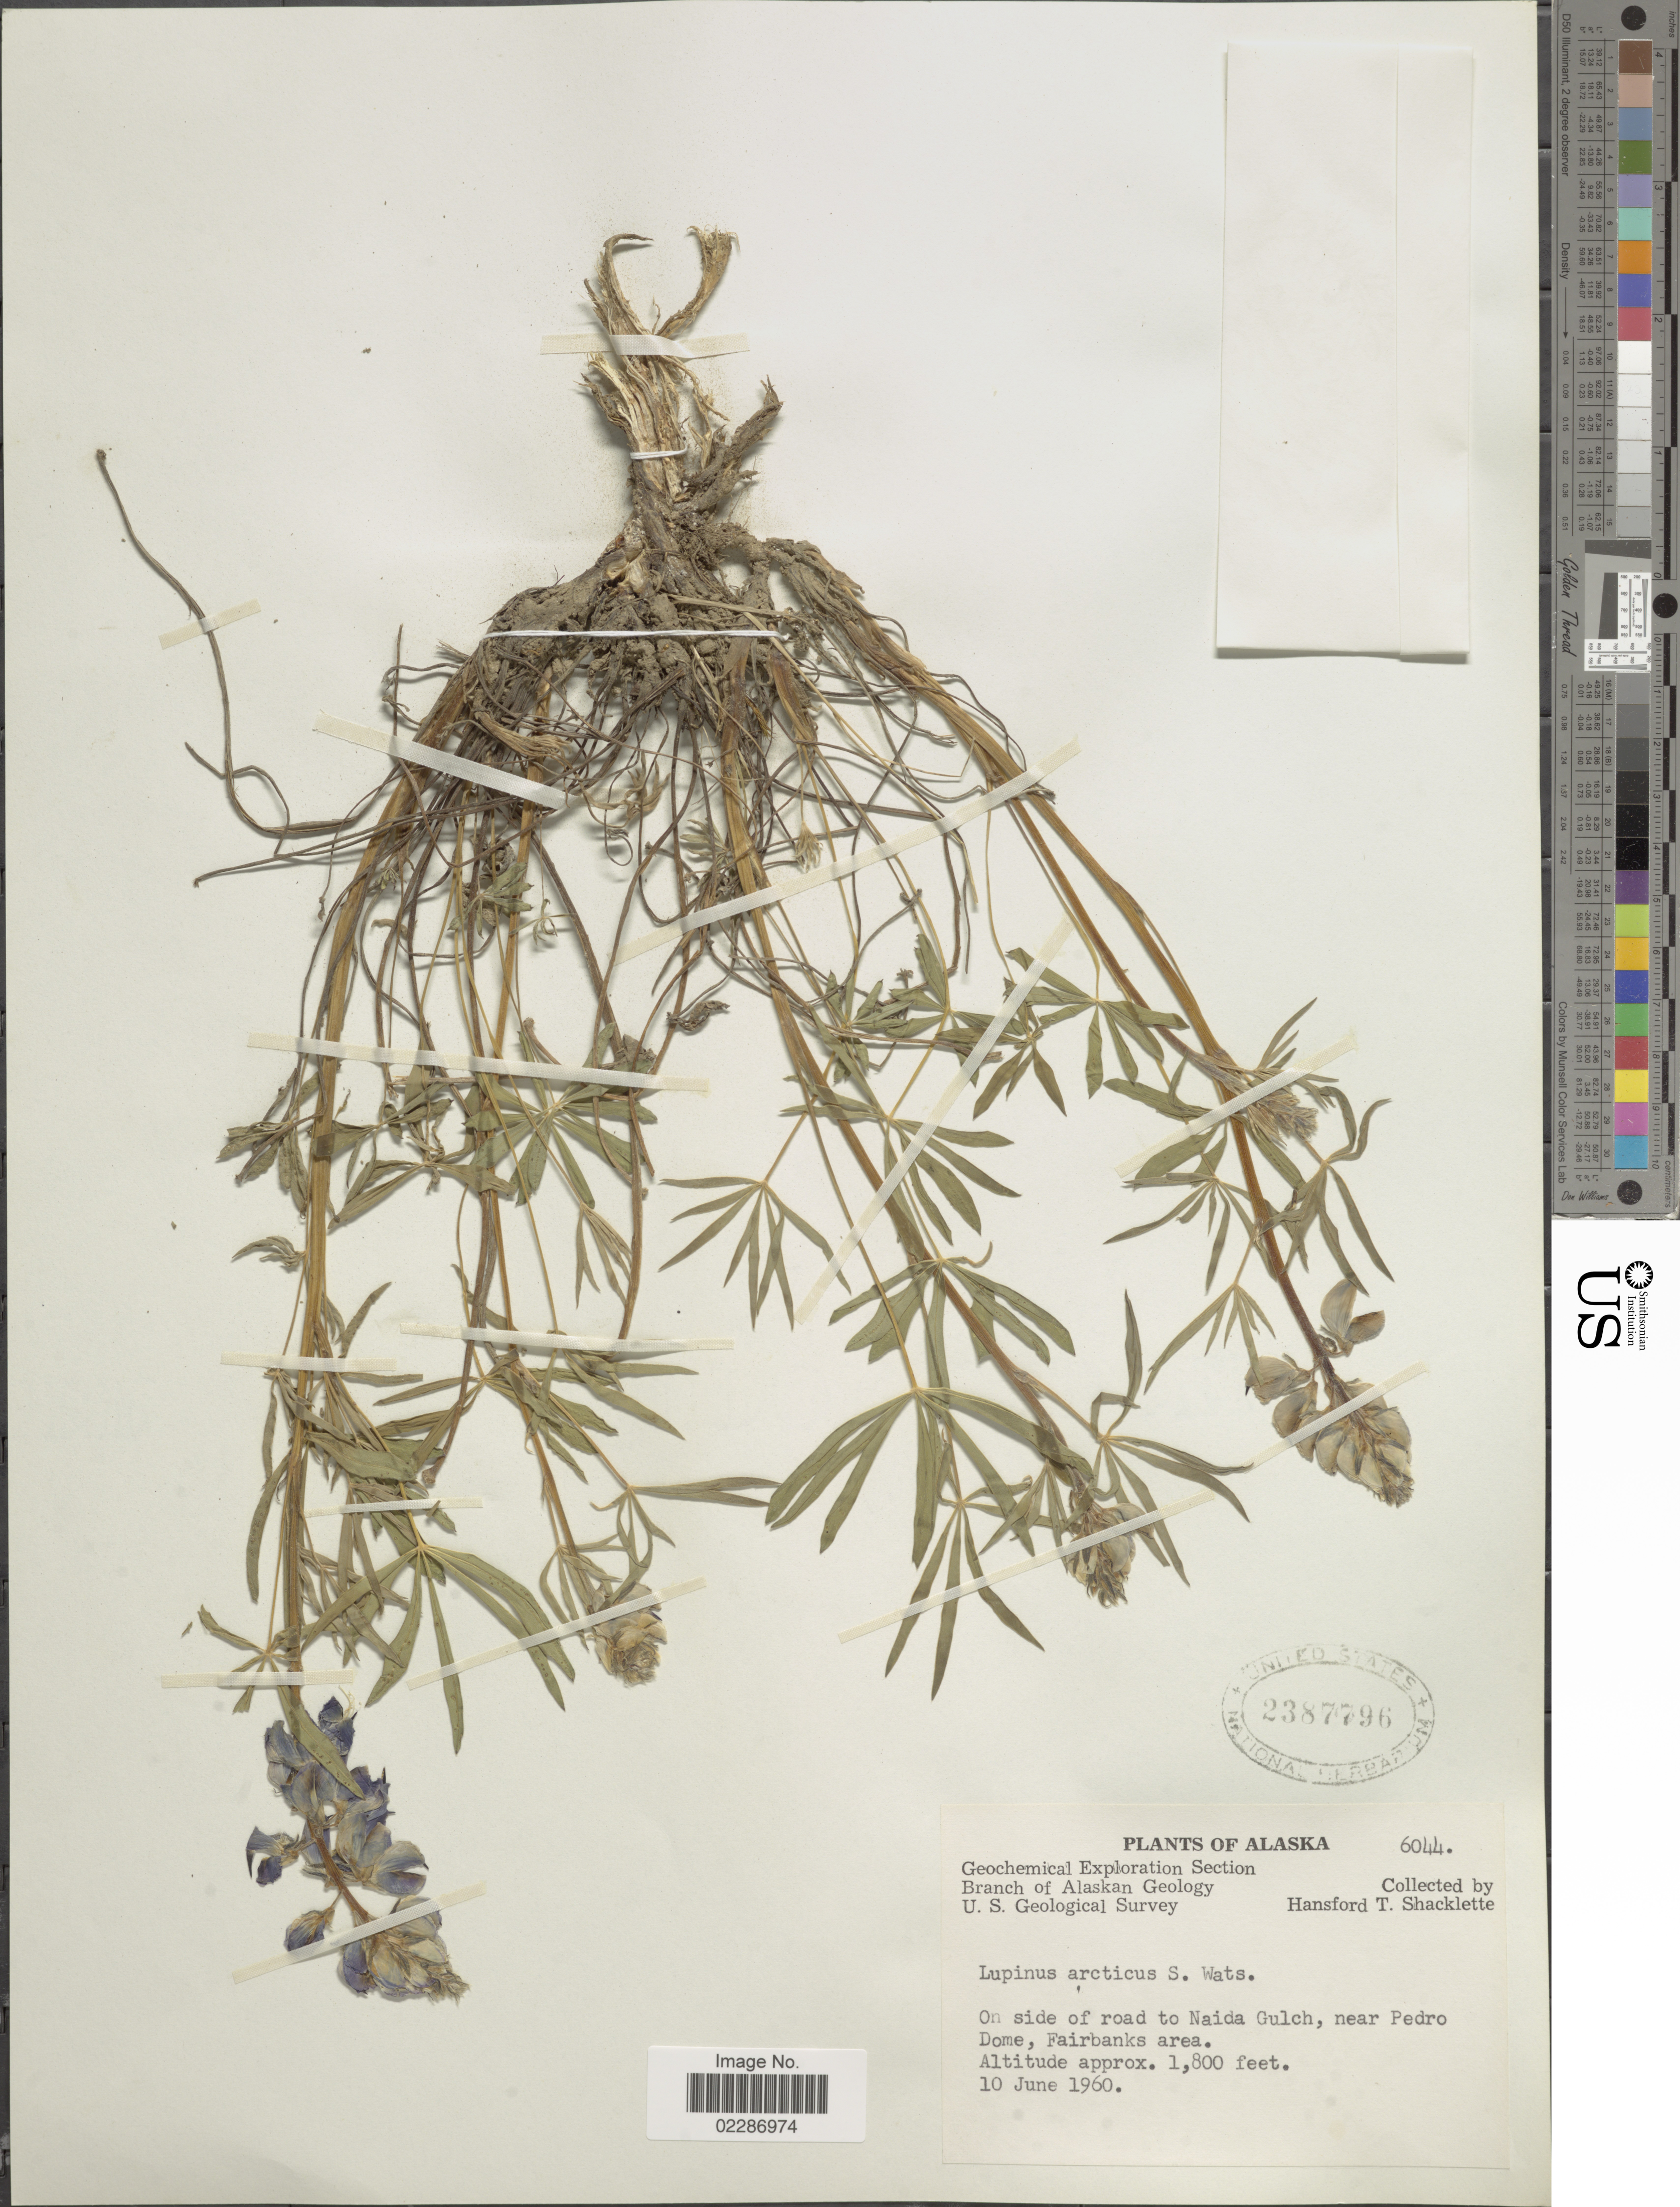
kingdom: Plantae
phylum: Tracheophyta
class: Magnoliopsida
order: Fabales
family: Fabaceae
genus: Lupinus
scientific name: Lupinus arcticus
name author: S. Watson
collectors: H. Shacklette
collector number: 6044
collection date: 1960-06-10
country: United States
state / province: Alaska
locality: On side of road to naida Gulch, near Pedro Dome, Fairbanks area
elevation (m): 549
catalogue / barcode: US 2387796